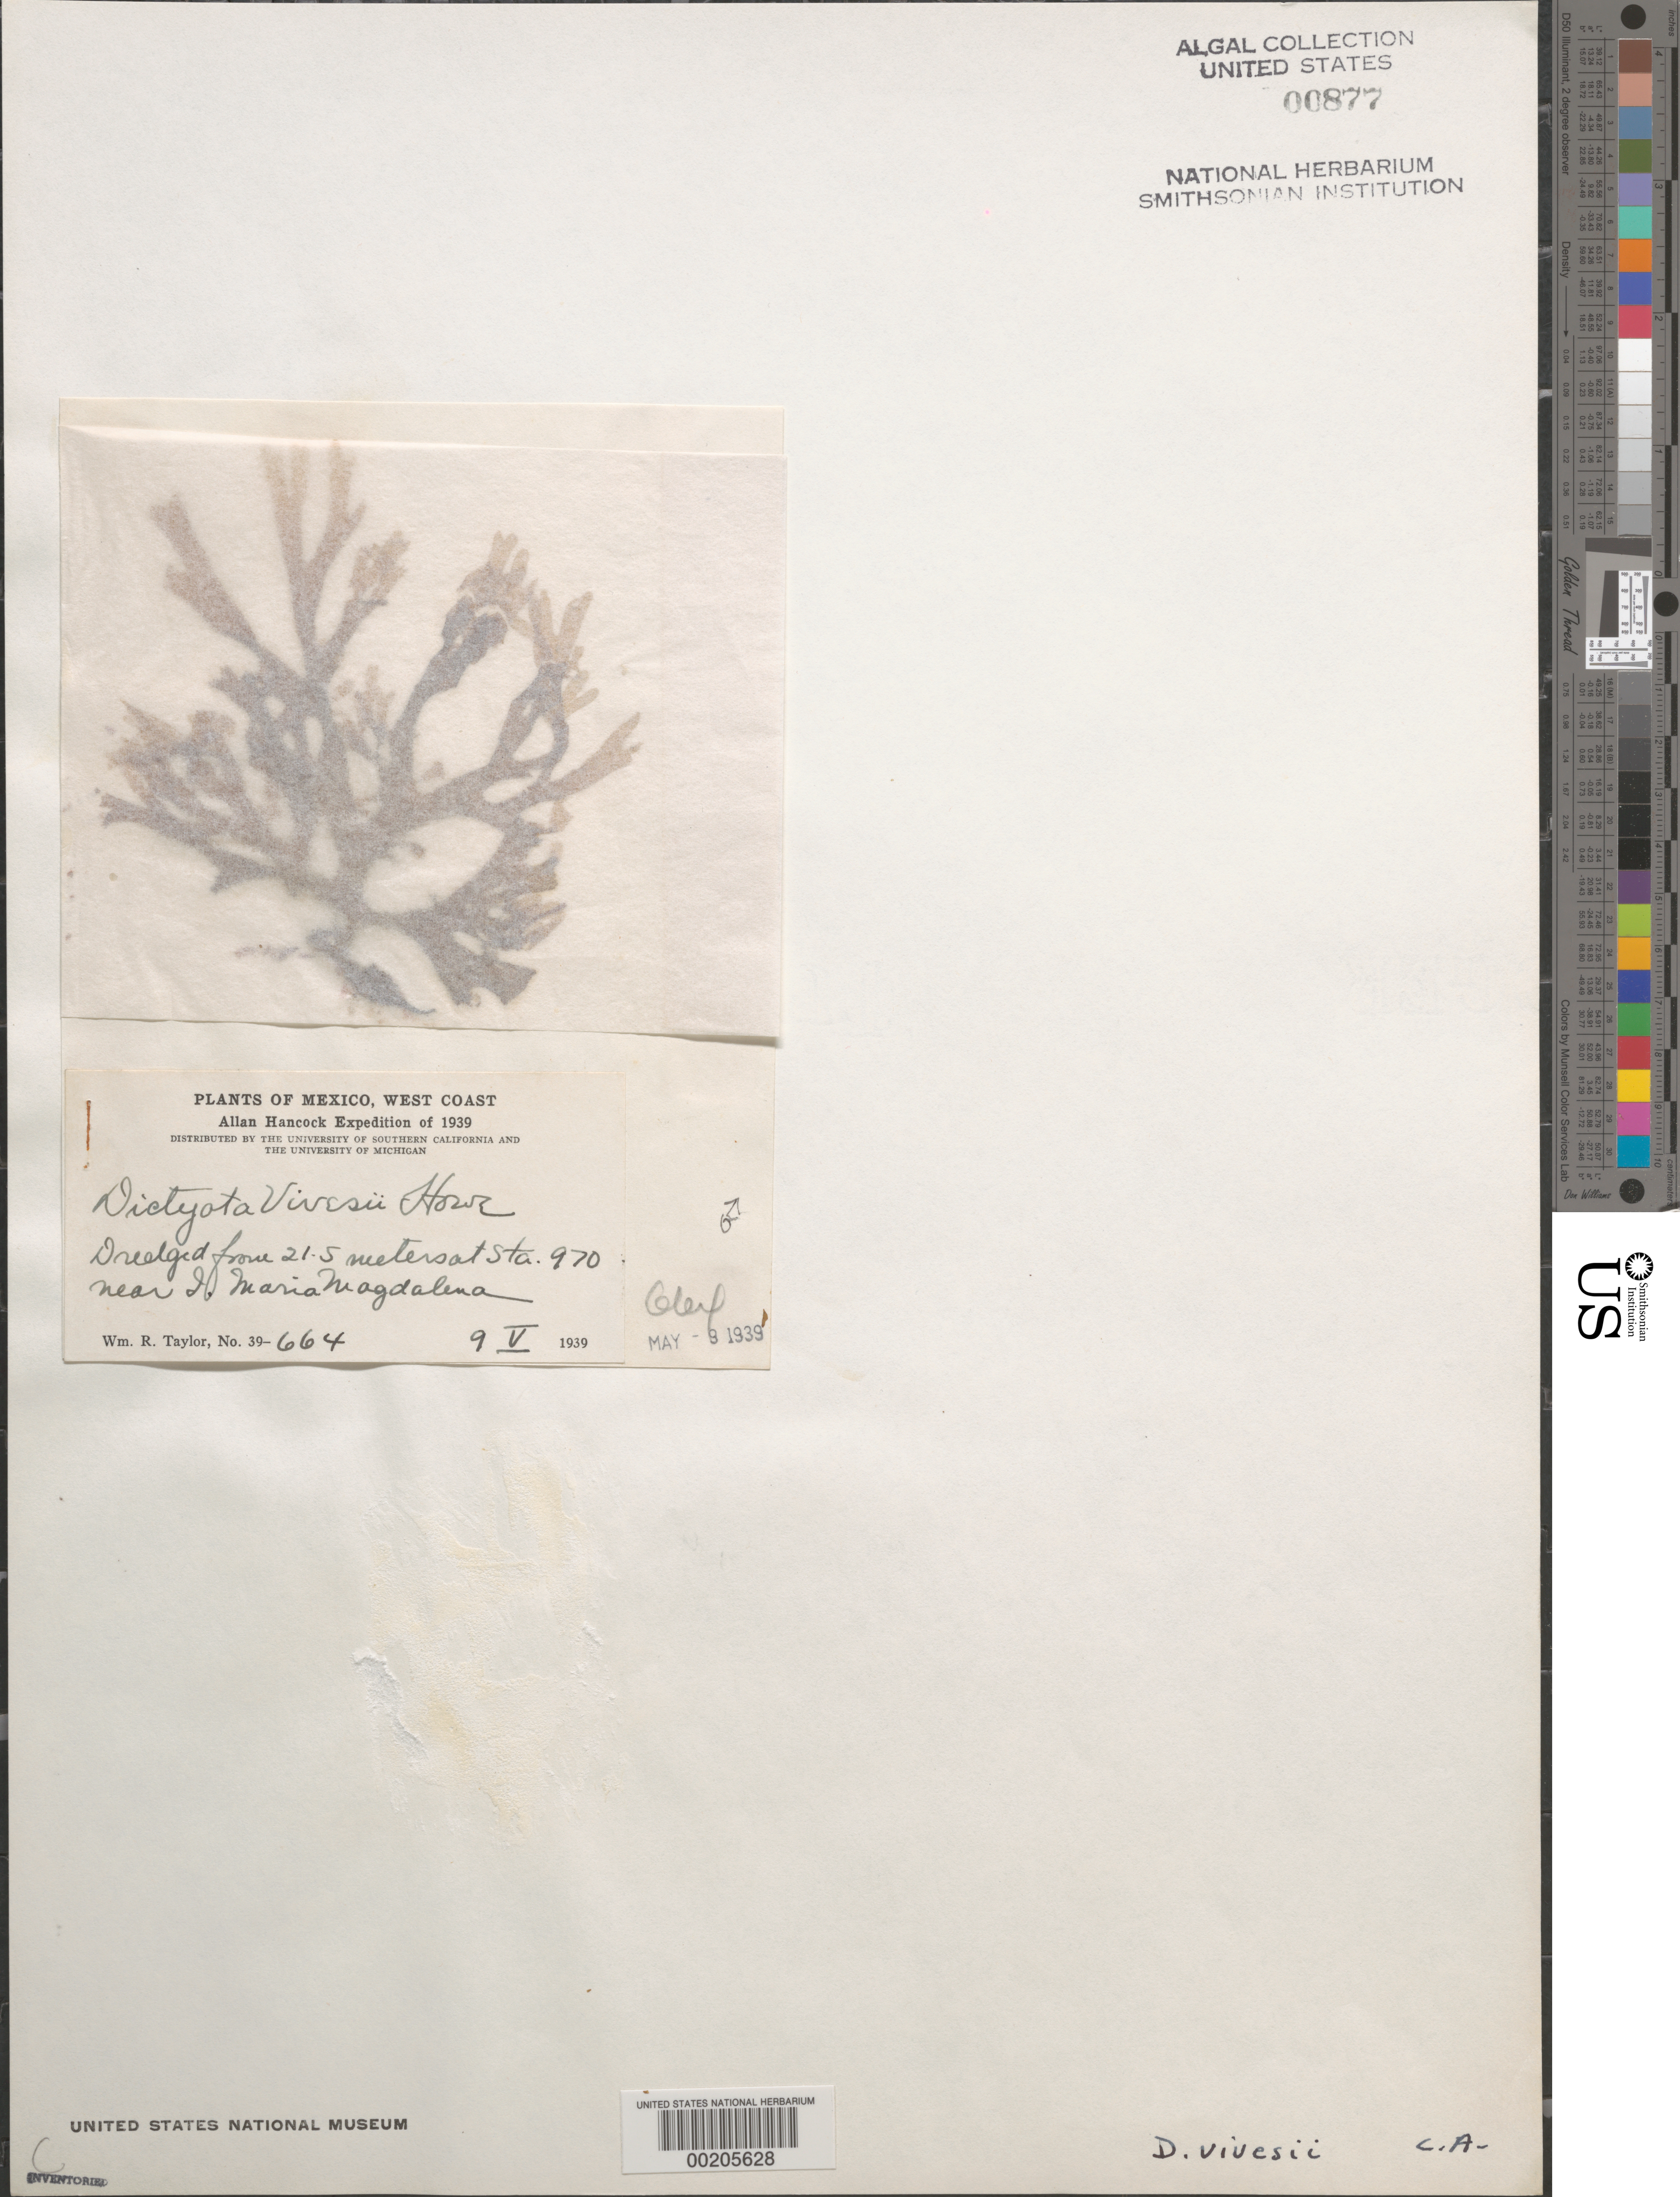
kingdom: Chromista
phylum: Ochrophyta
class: Phaeophyceae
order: Dictyotales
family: Dictyotaceae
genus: Dictyota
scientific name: Dictyota vivesii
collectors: W. R. Taylor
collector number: WRT 39-664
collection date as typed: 09 May 1935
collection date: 1935-05-09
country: Mexico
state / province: Nayarit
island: Islas Tres Marias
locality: Near Isla Maria Magdalena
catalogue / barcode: US 877